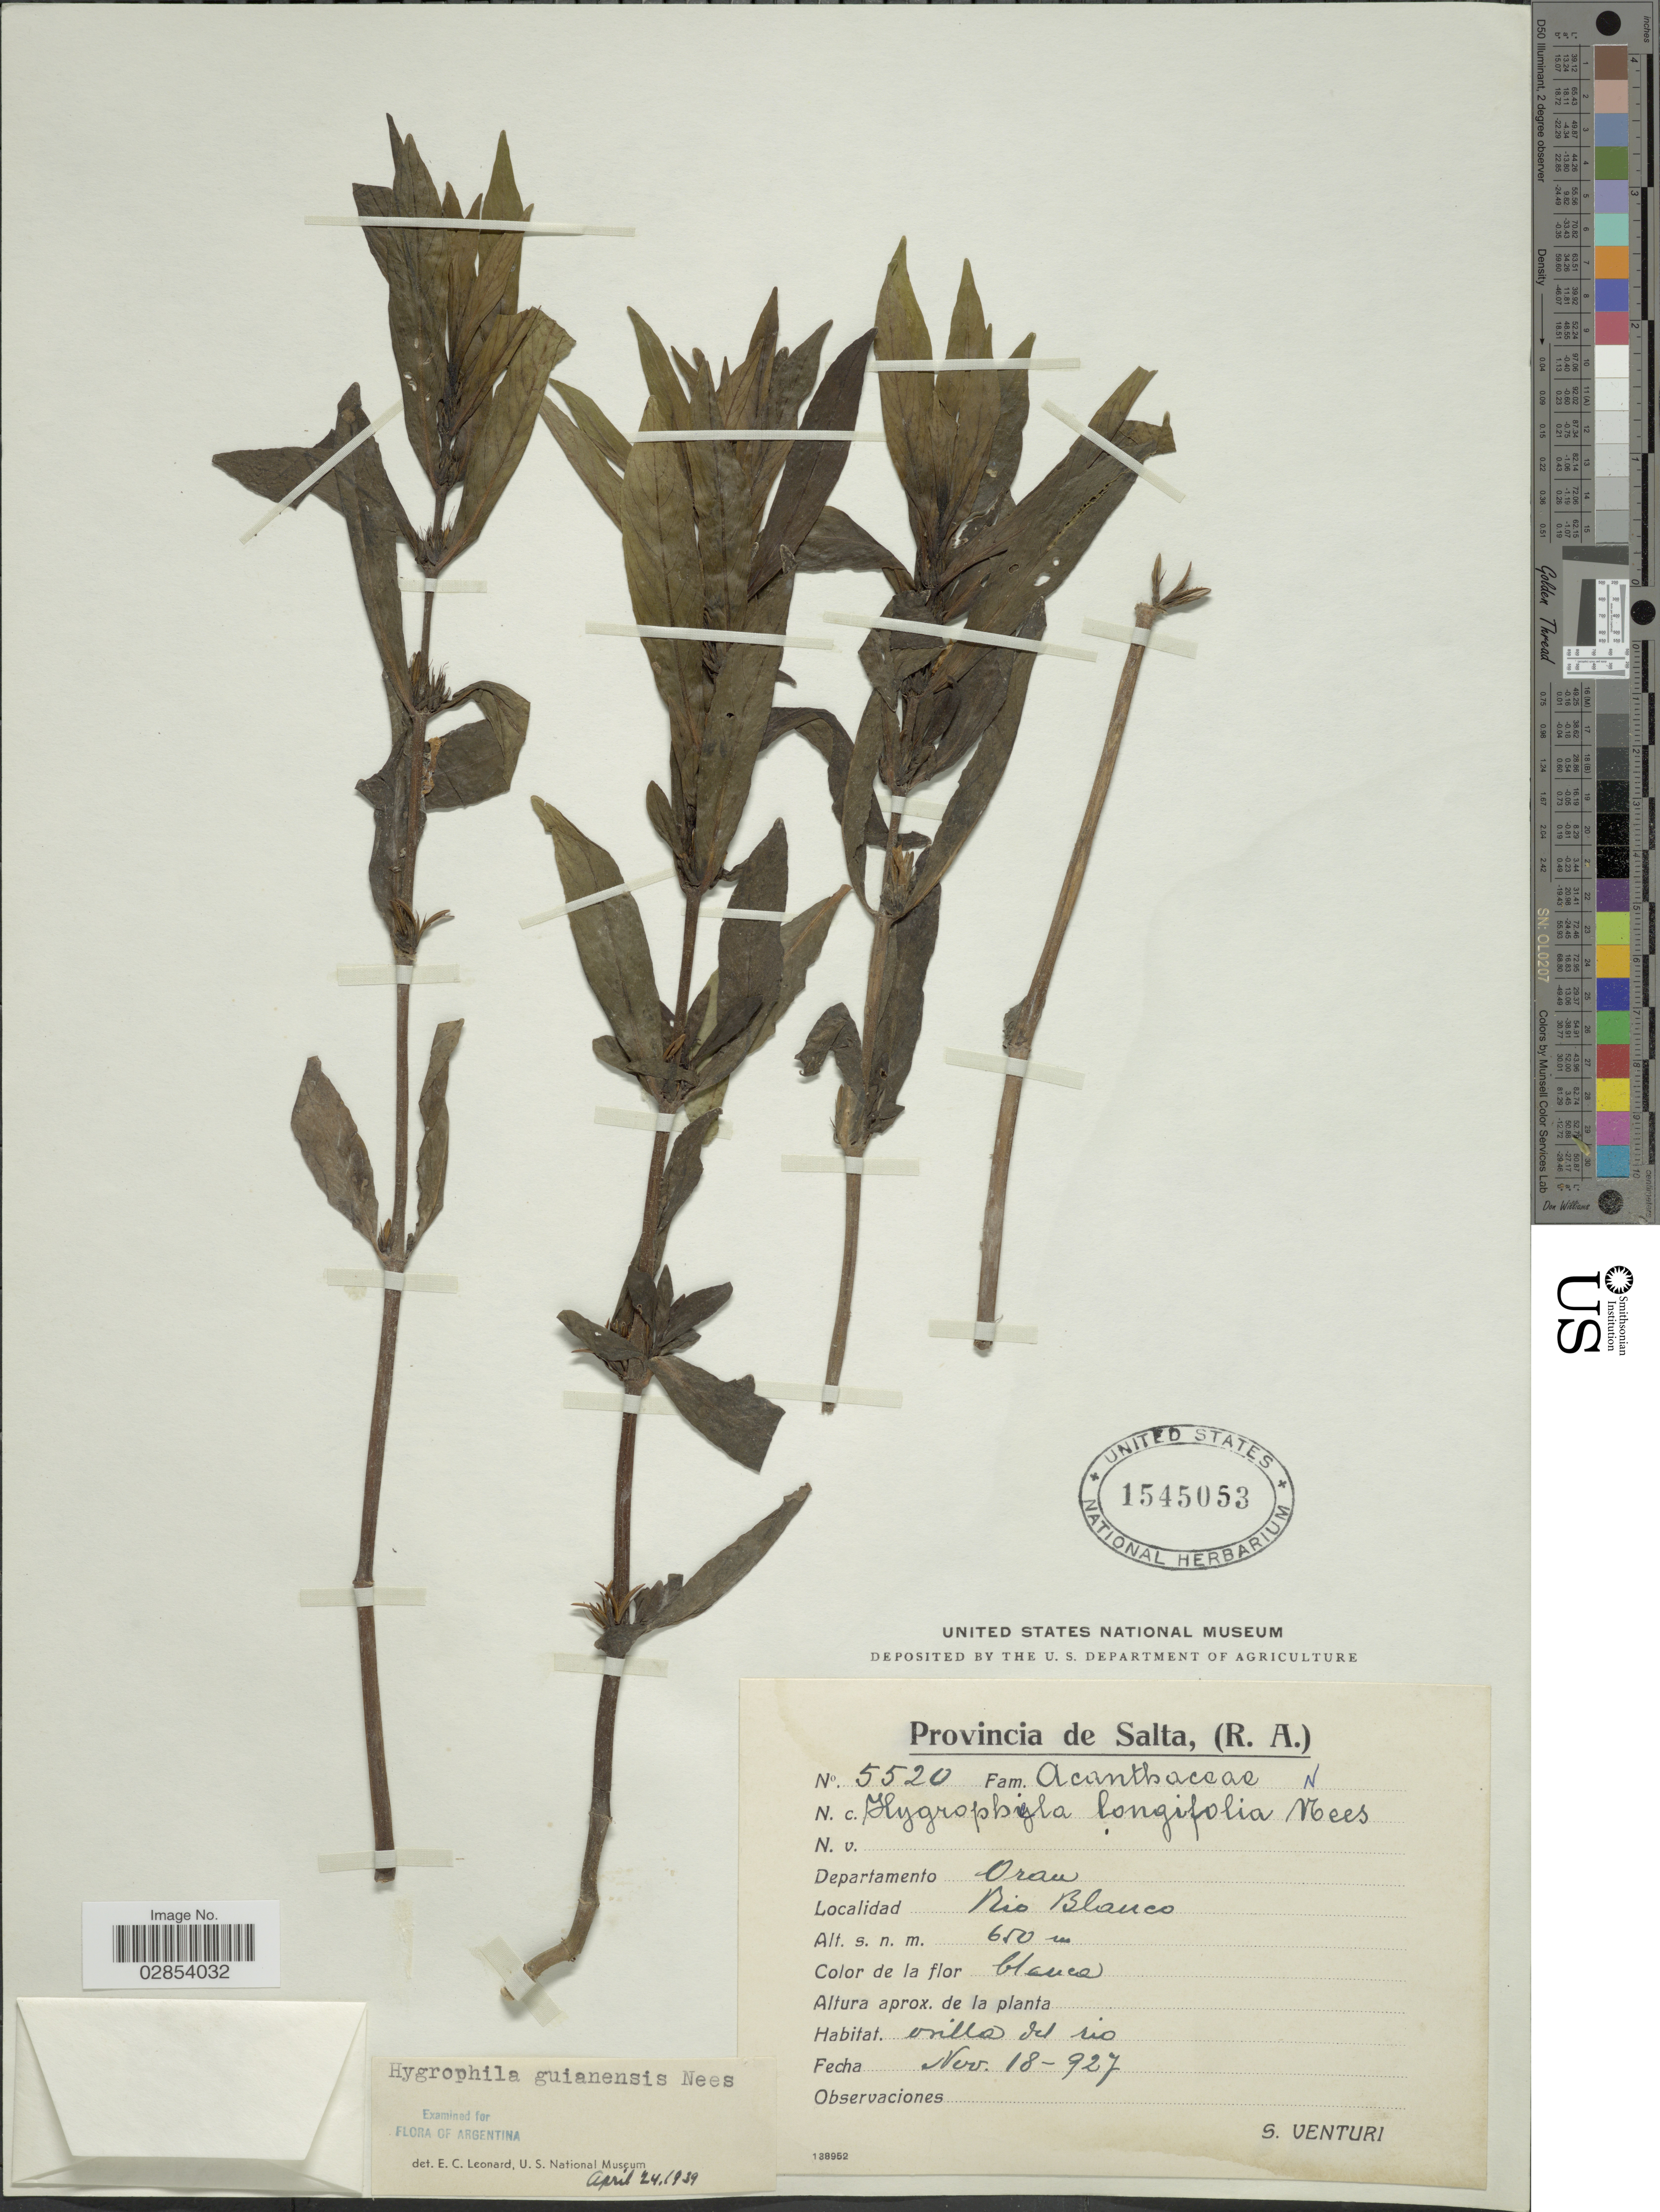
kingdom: Plantae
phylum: Tracheophyta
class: Magnoliopsida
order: Lamiales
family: Acanthaceae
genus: Hygrophila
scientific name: Hygrophila costata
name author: Nees & T. Nees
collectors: S. Venturi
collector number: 5520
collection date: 1927-11-18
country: Argentina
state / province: Salta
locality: Departamento Oran, Rio Blanco.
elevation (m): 650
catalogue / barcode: US 1545053